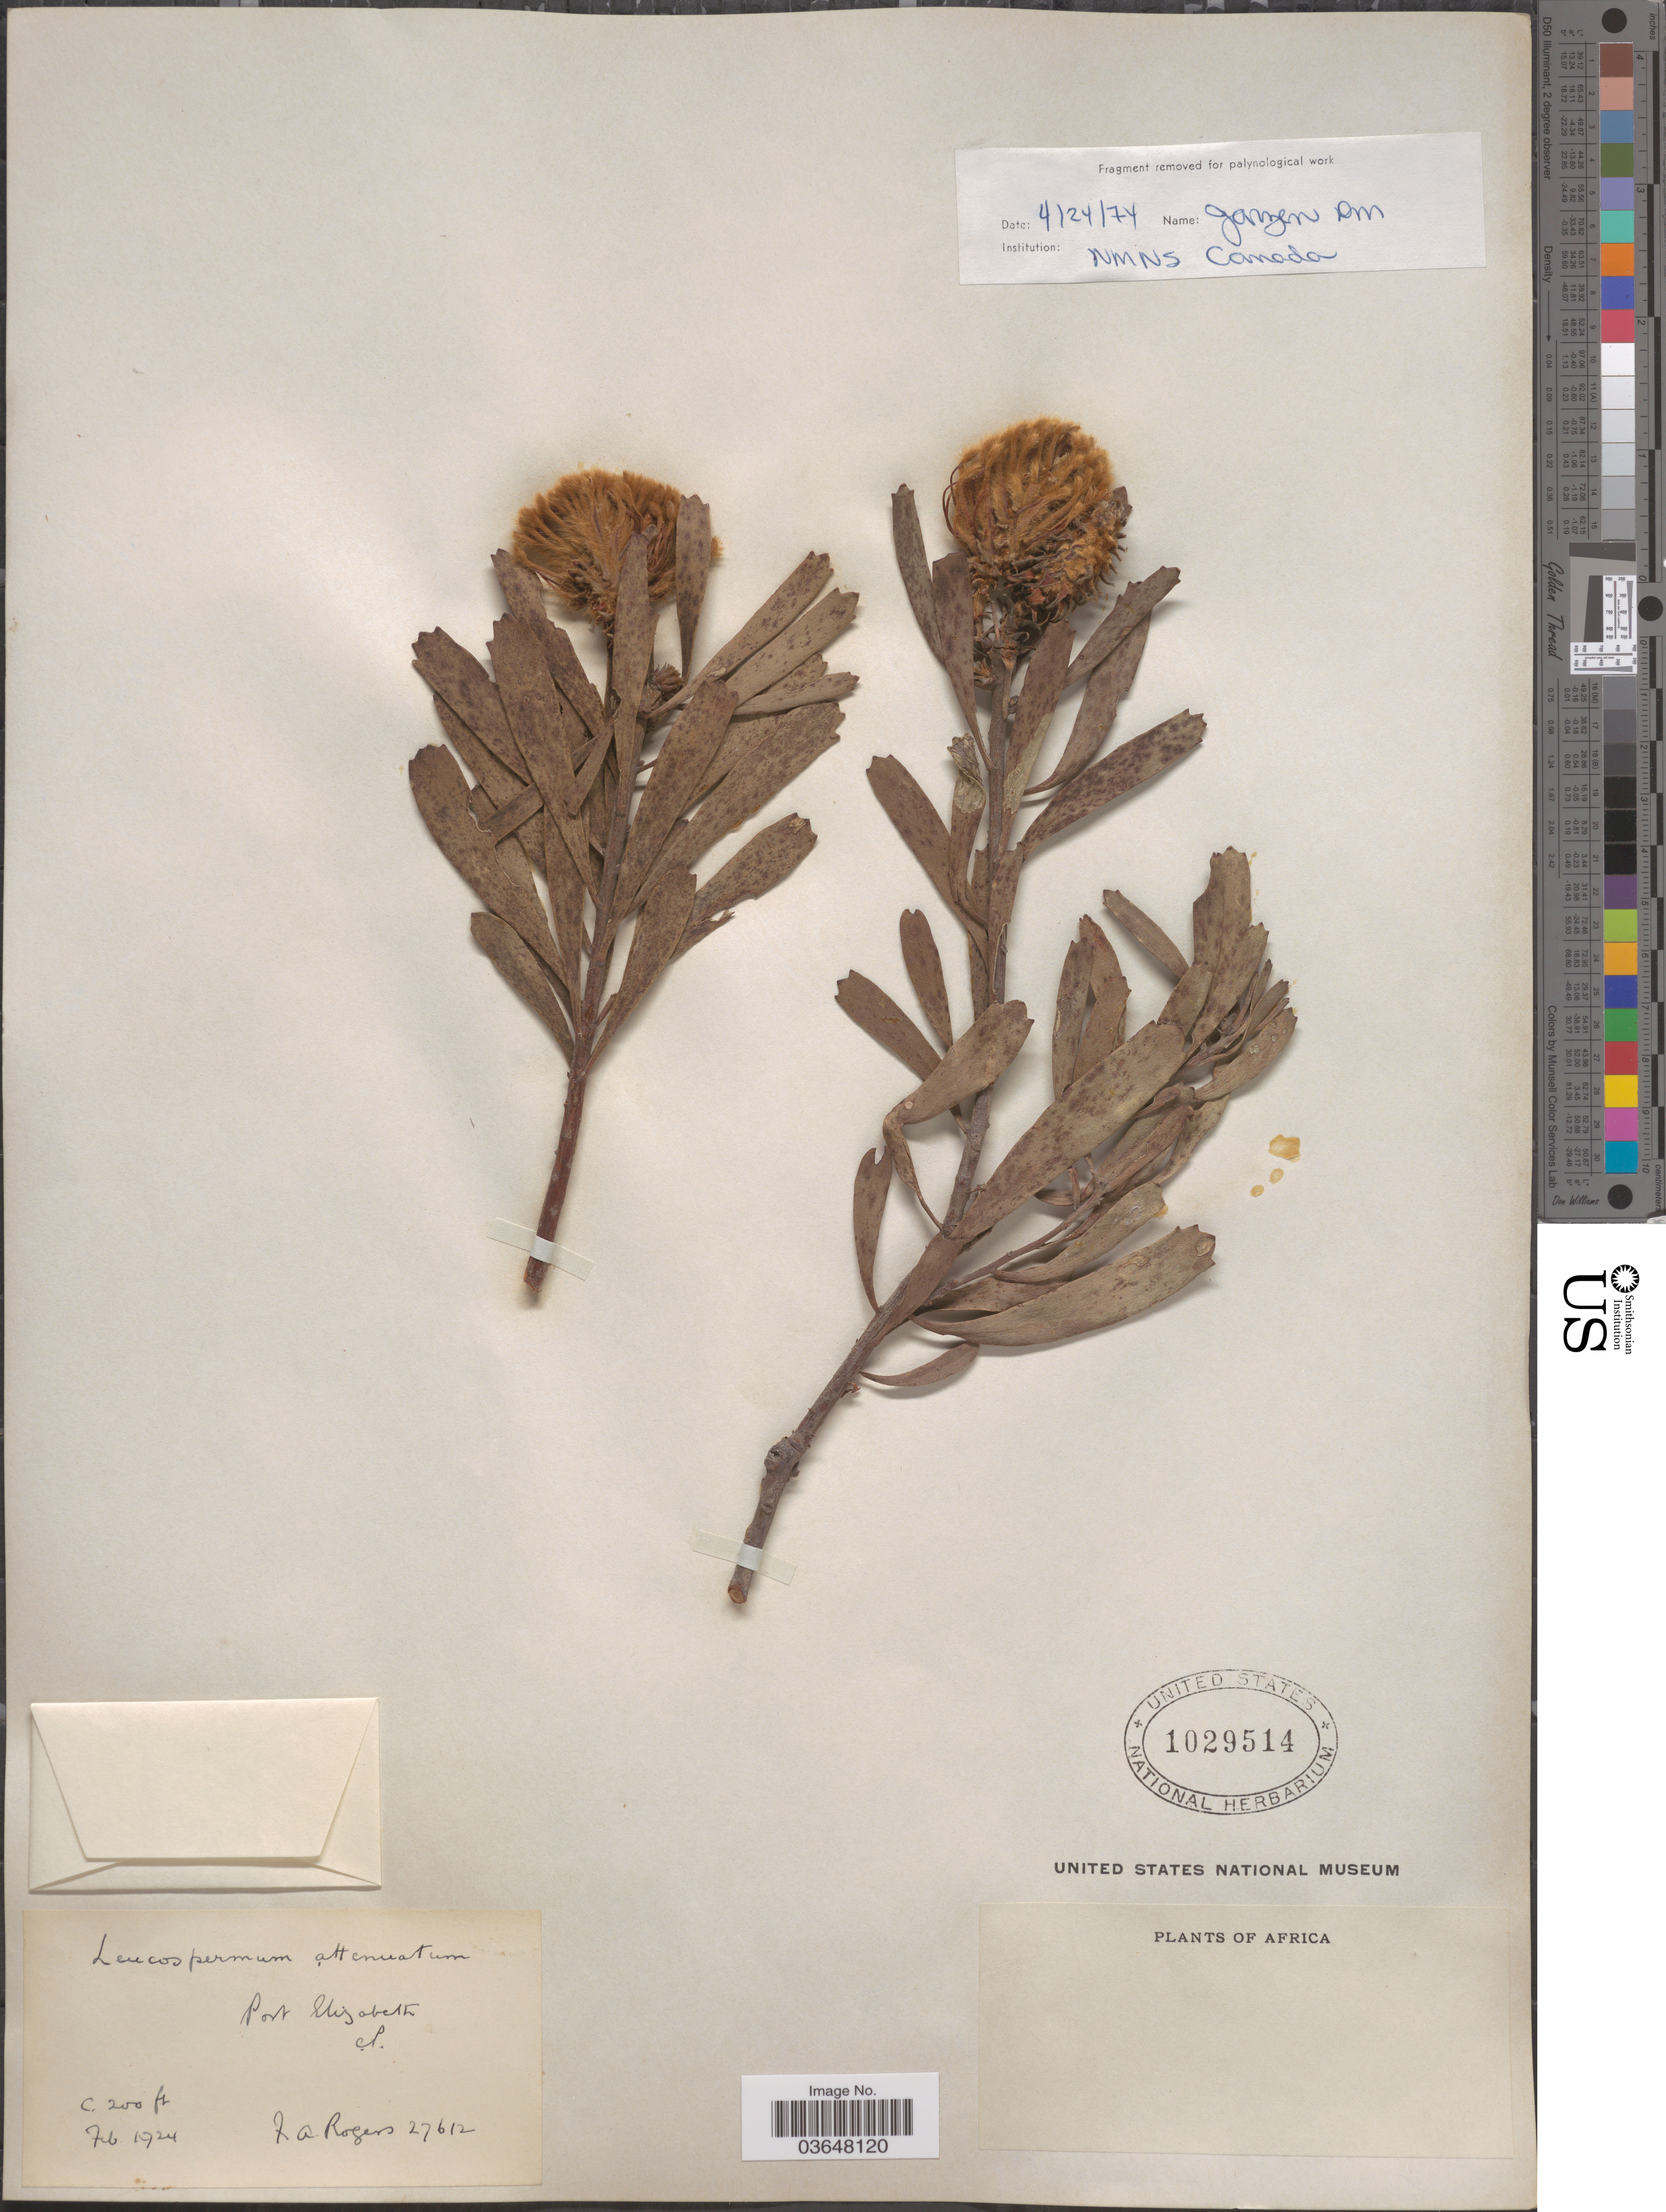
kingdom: Plantae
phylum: Tracheophyta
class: Magnoliopsida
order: Proteales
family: Proteaceae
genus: Leucospermum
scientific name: Leucospermum cuneiforme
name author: Rourke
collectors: F. A. Rogers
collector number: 27612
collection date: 1924-02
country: South Africa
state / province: Eastern Cape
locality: Port Elizabeth. C.P.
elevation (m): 61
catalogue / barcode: US 1029514